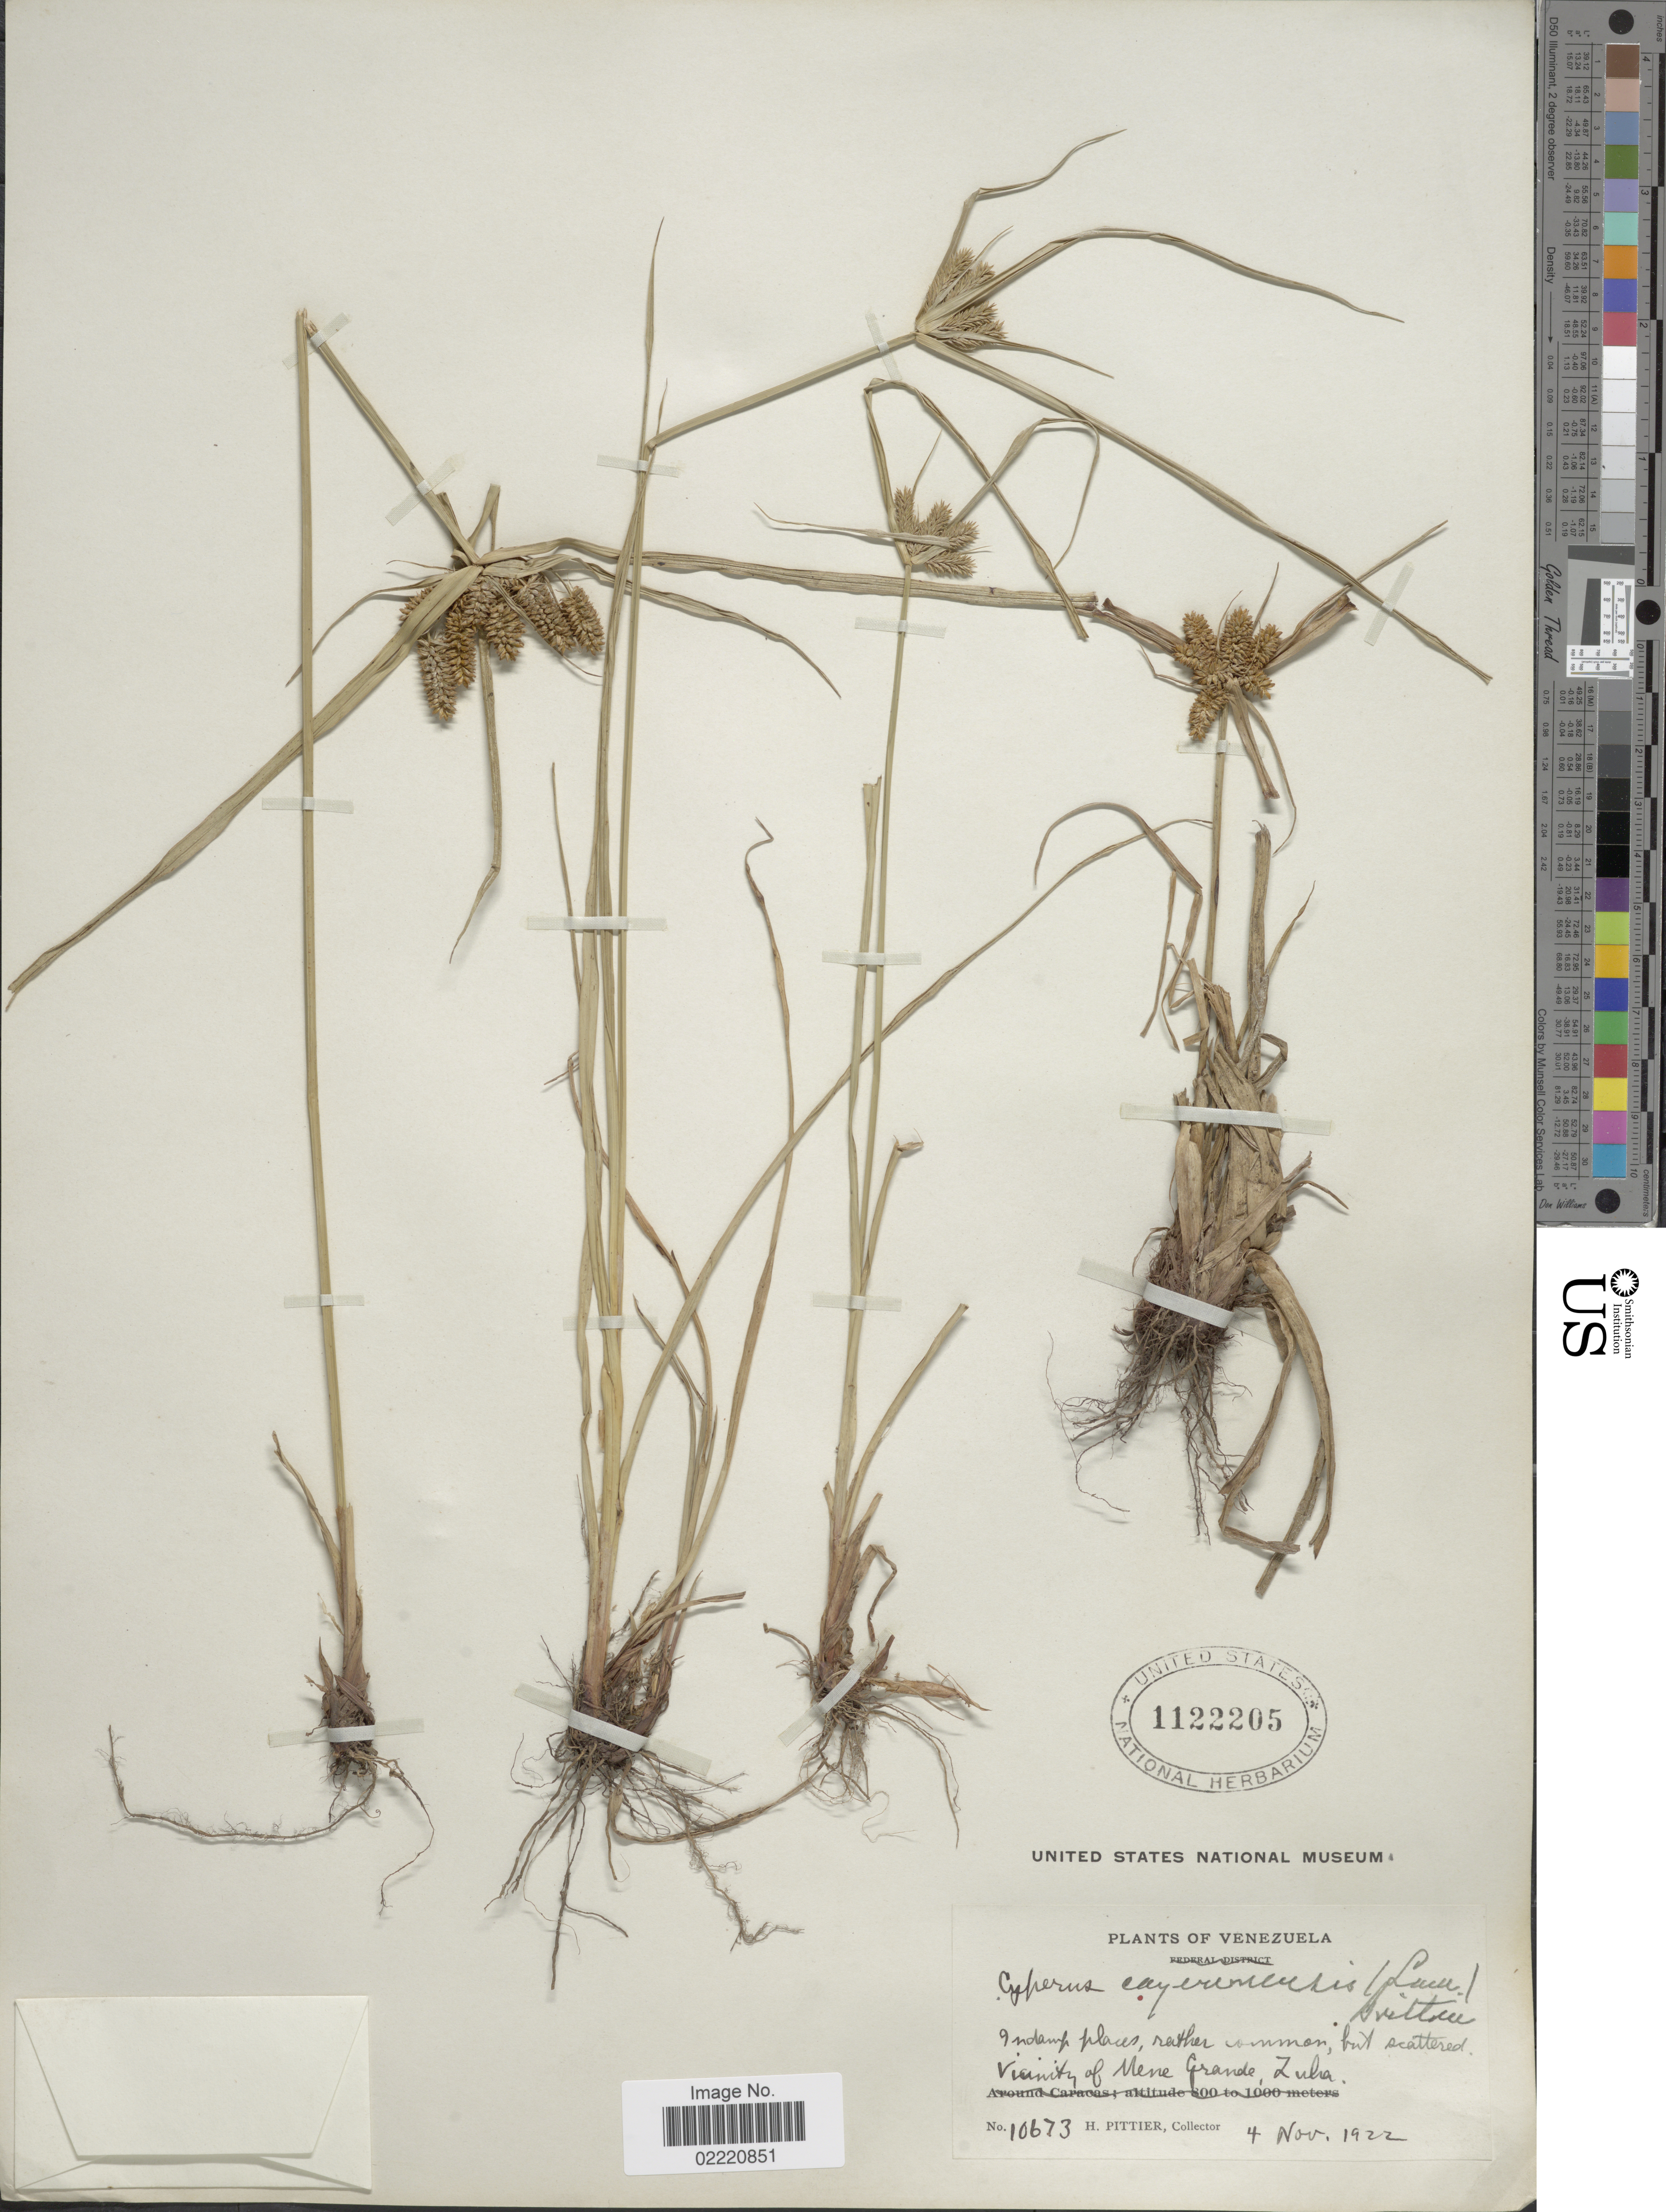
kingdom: Plantae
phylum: Tracheophyta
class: Liliopsida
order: Poales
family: Cyperaceae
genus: Cyperus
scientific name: Cyperus aggregatus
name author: (Willd.) Endl.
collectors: H. F. Pittier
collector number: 10673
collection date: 1922-11-04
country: Venezuela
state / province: Zulia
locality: In damp places, Vicinity of Mene Grande.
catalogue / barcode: US 1122205